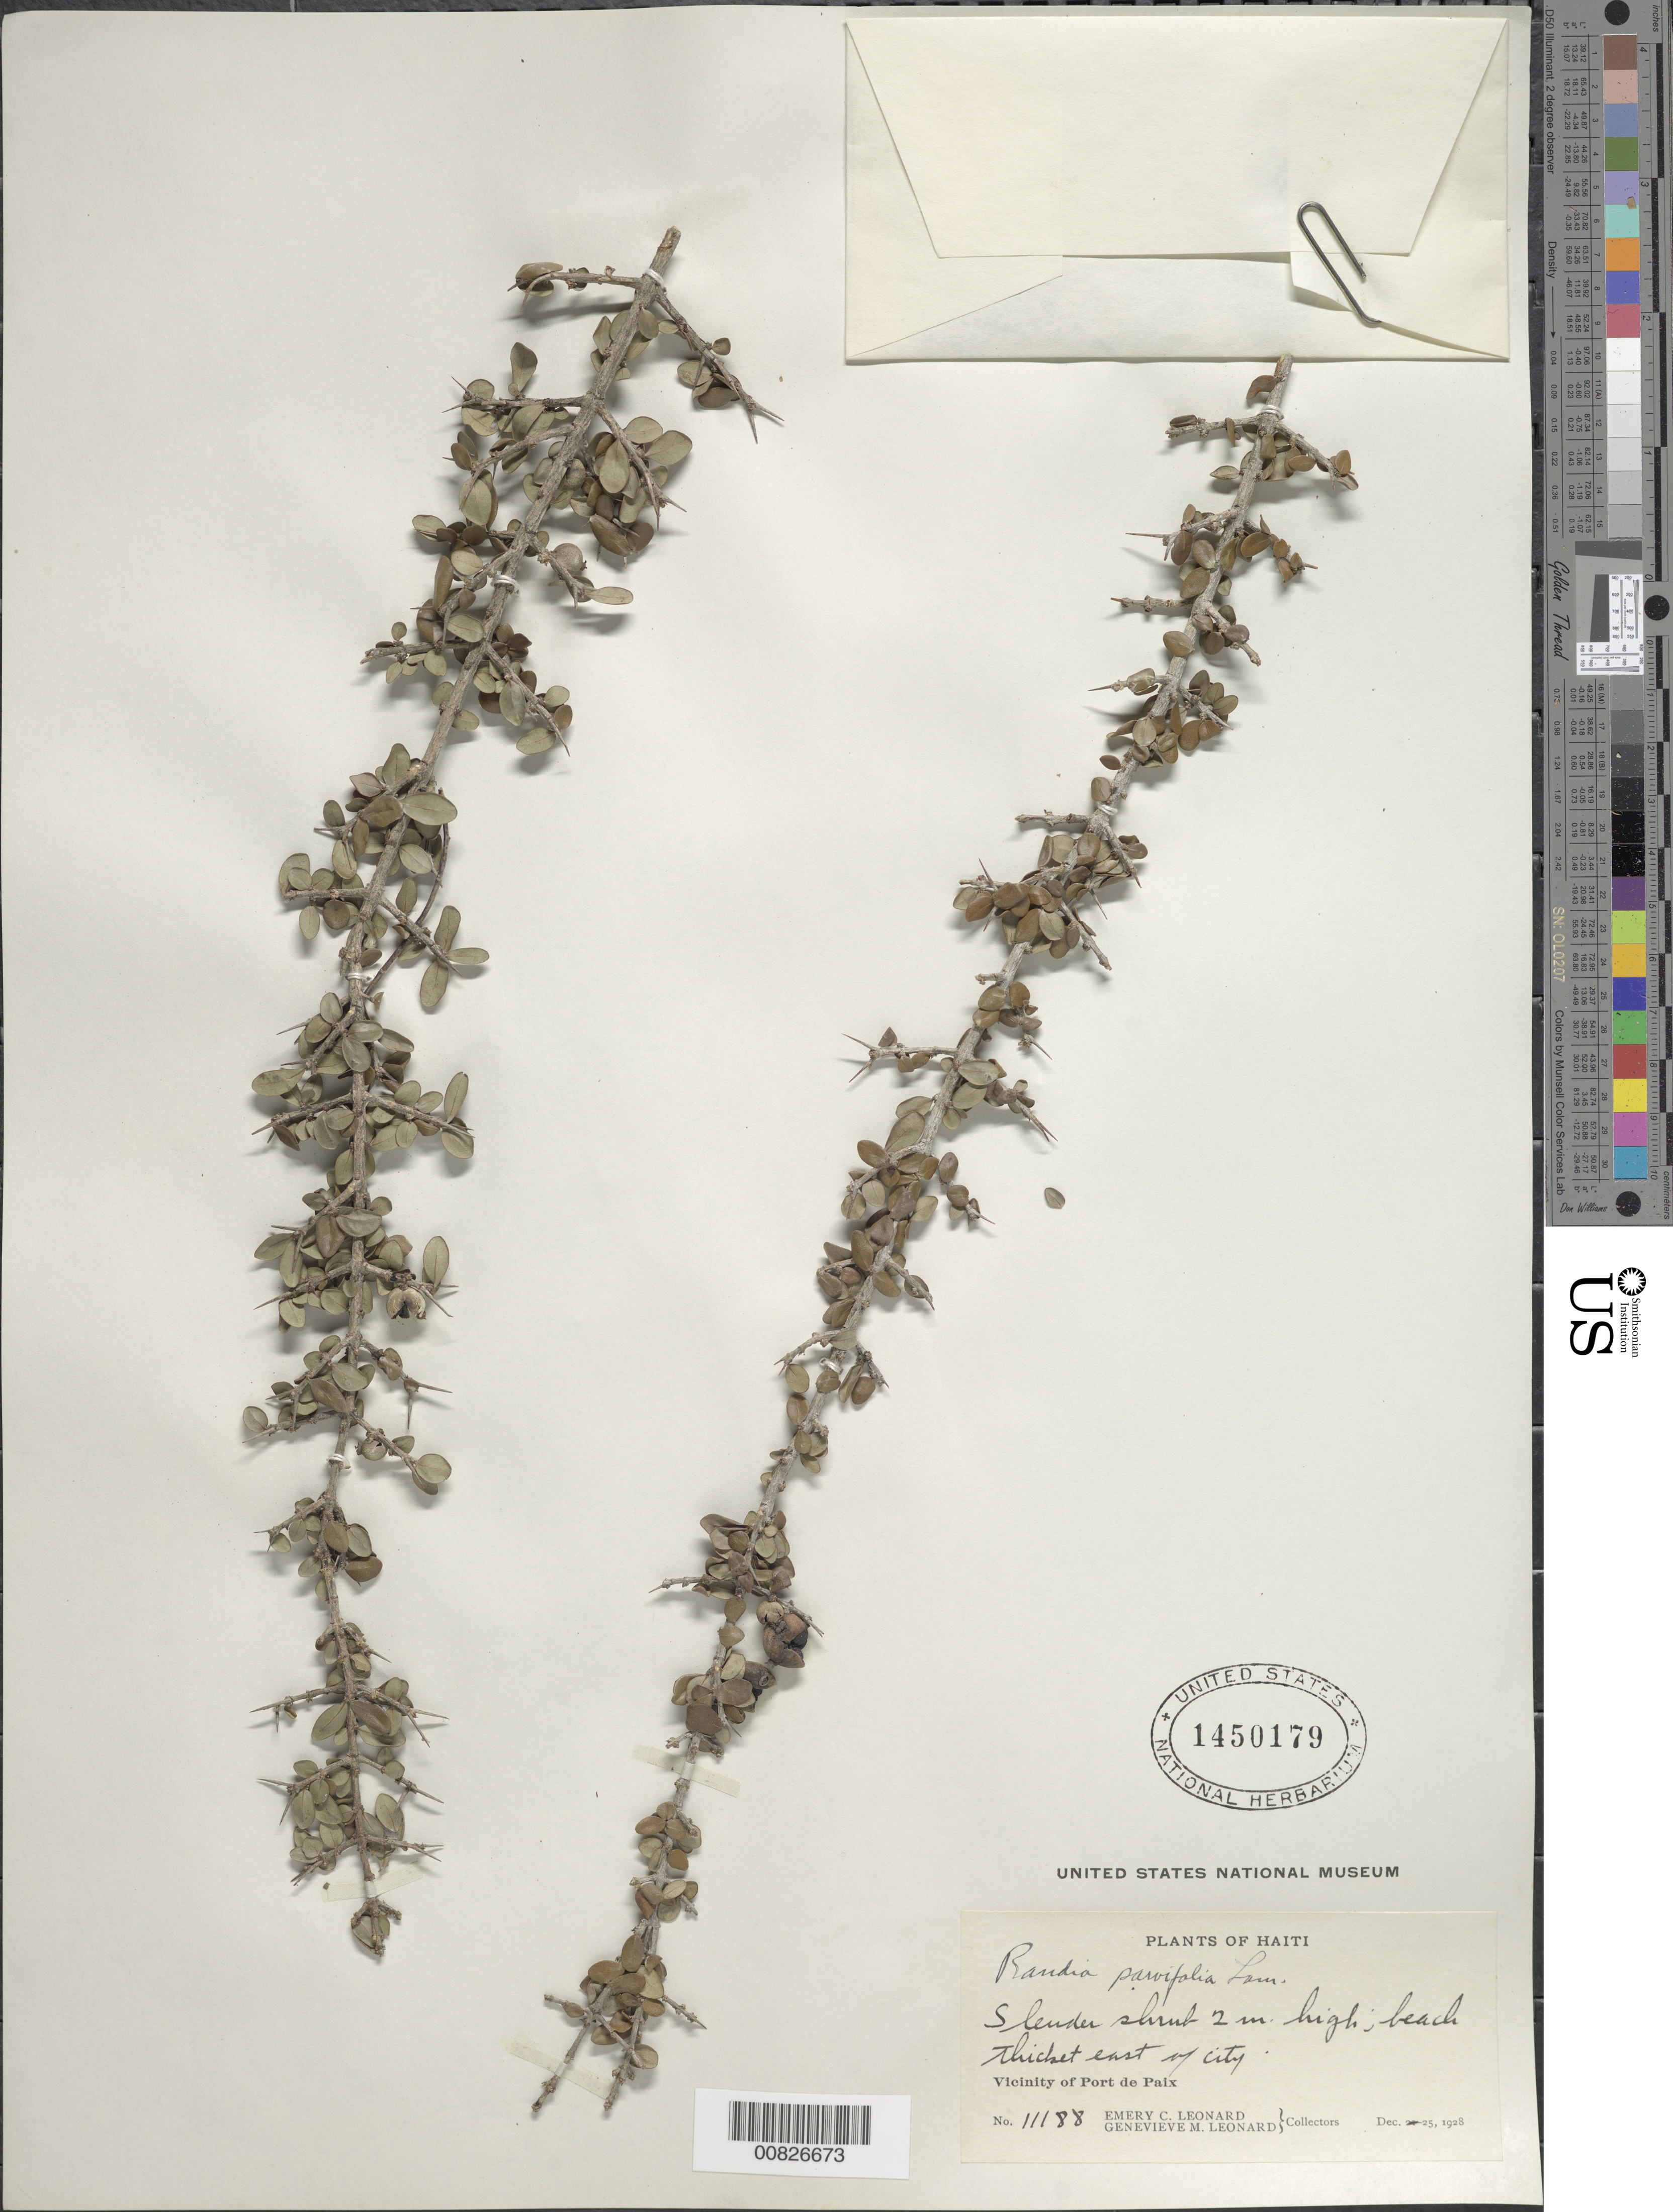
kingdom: Plantae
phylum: Tracheophyta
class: Magnoliopsida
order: Gentianales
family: Rubiaceae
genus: Randia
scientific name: Randia parvifolia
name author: Lam.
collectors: E. C. Leonard & G. M. Leonard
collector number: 11188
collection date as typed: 25 Dec 1928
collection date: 1928-12-25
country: Haiti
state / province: Nord-Ouest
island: Hispaniola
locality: Vicinity of Port de Paix, E of city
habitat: Beach thicket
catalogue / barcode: US 1450179